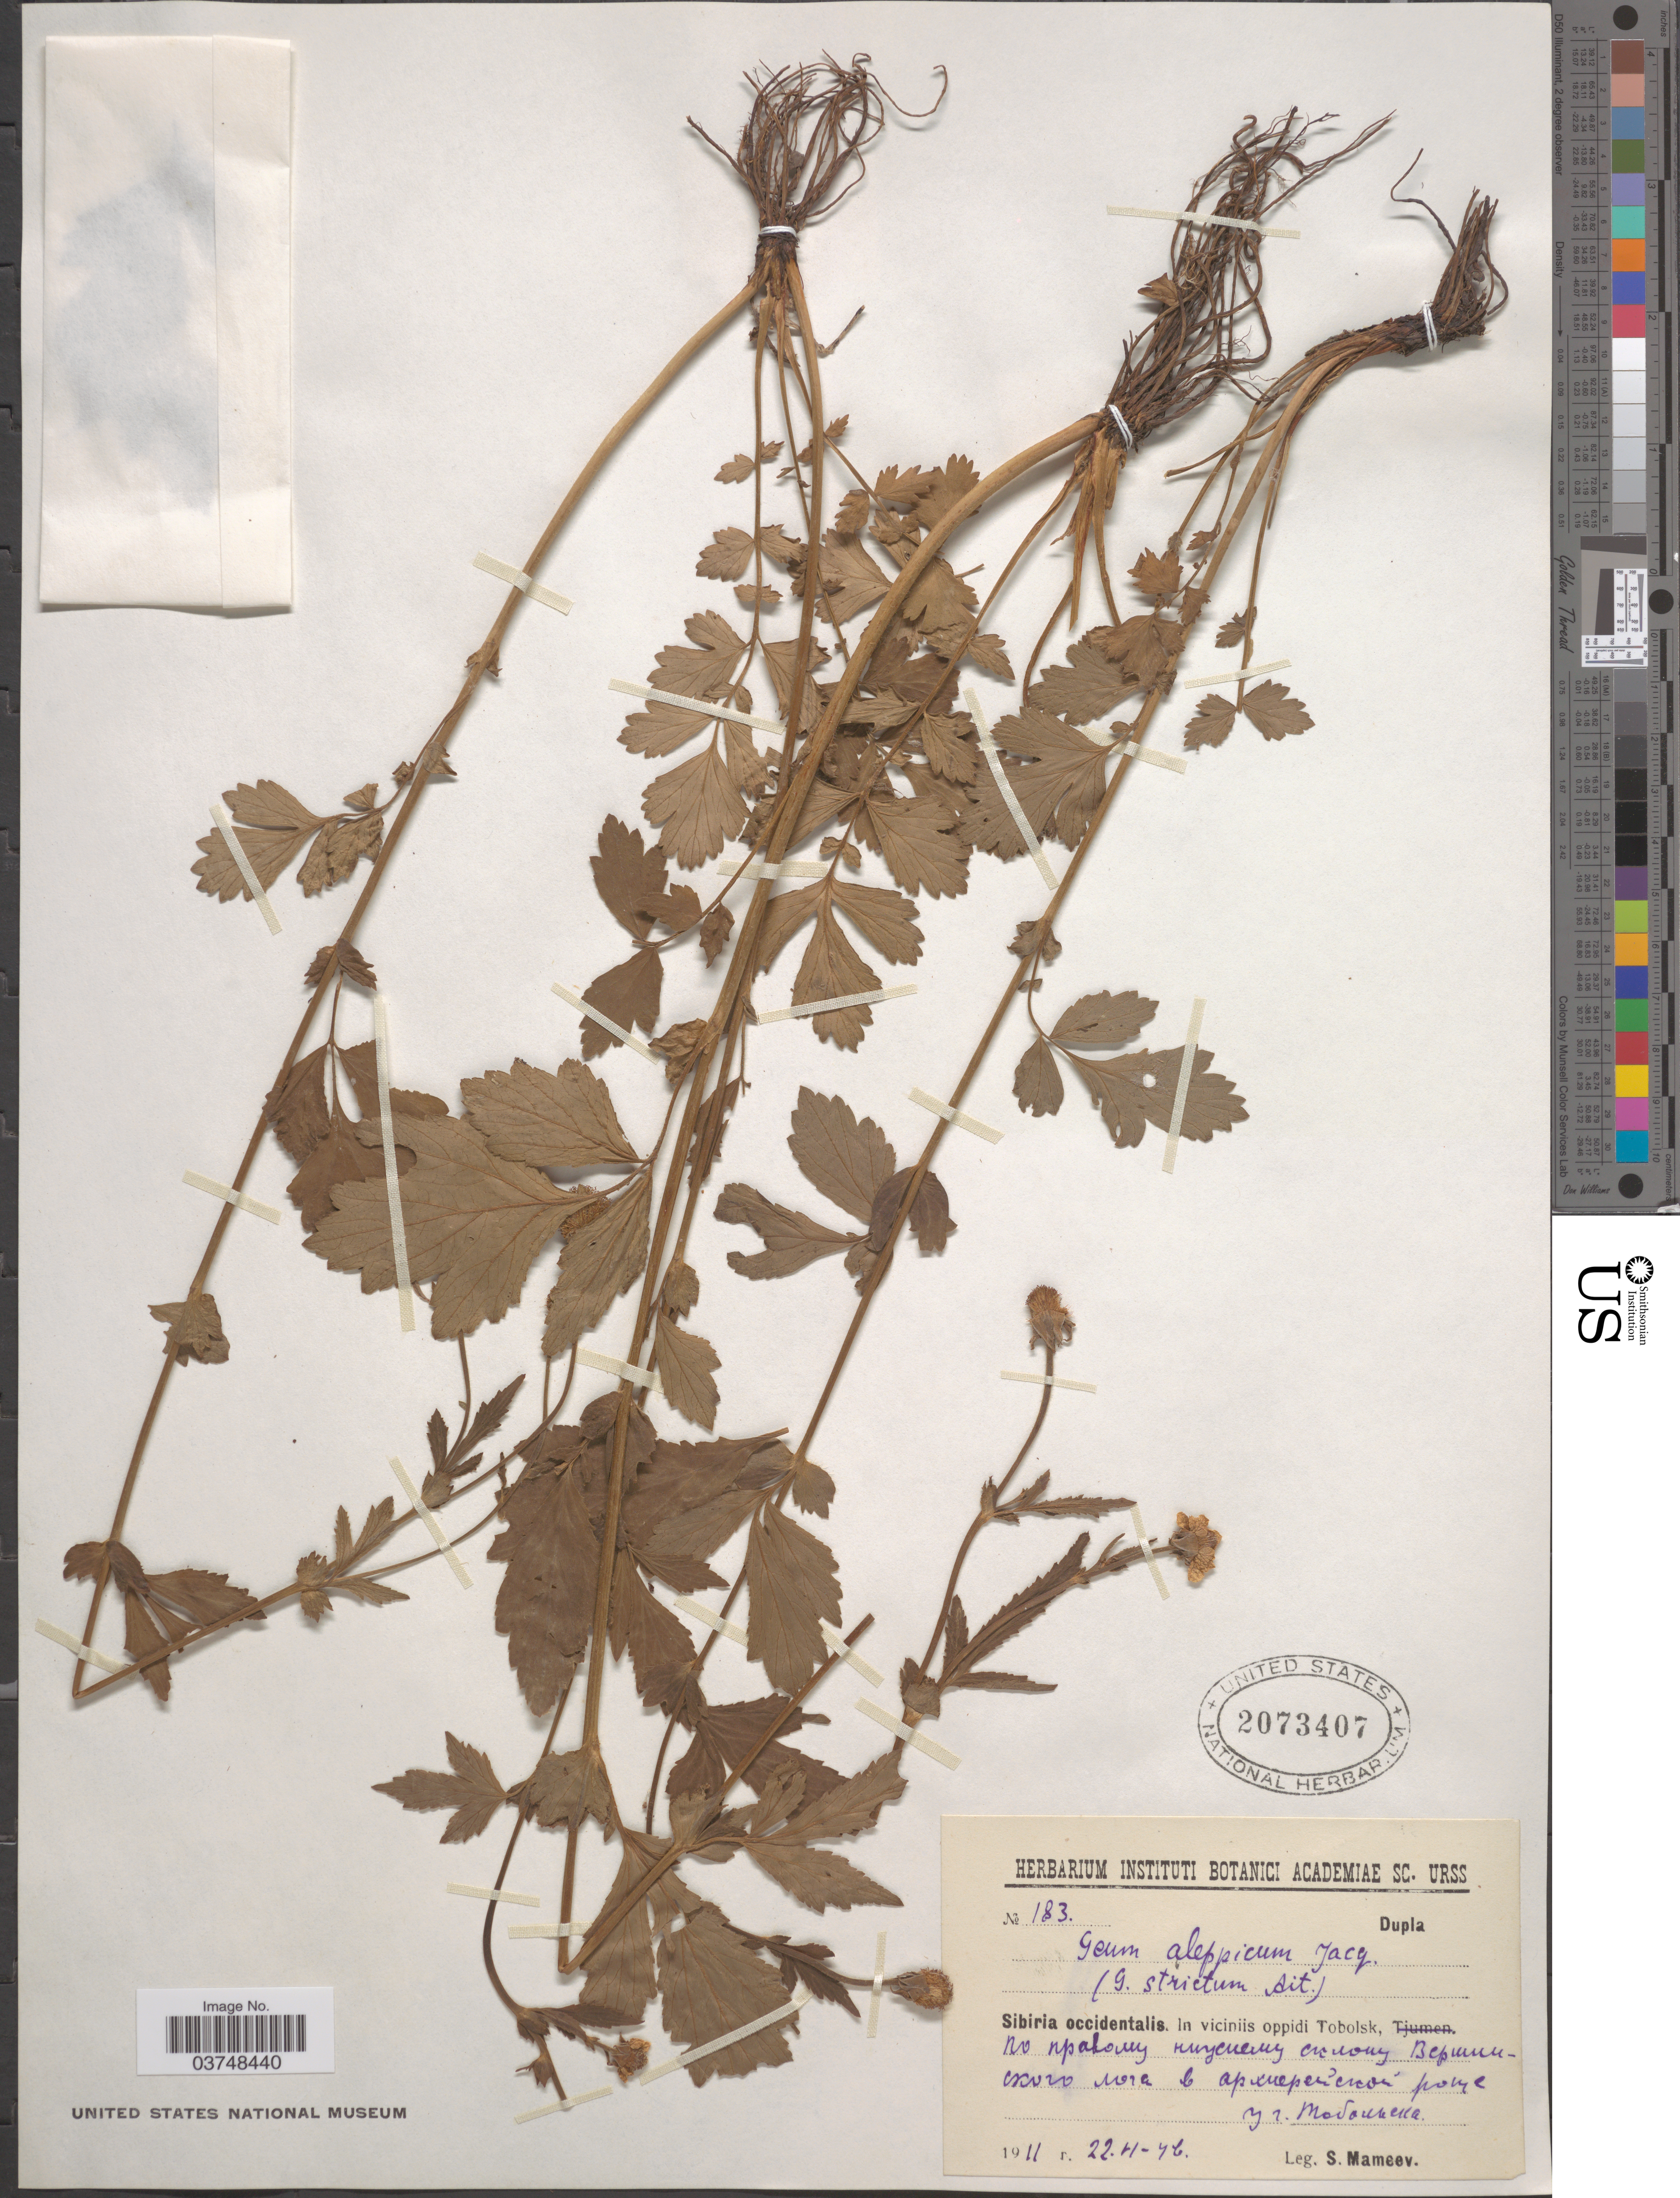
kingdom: Plantae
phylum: Tracheophyta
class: Magnoliopsida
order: Rosales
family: Rosaceae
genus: Geum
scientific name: Geum aleppicum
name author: Jacq.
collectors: S. Mameev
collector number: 183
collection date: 1911-04-22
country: Russian Federation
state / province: Tyumen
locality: Sibiria occidentalis. In viciniis oppidi Tobolsk, X.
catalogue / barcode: US 2073407